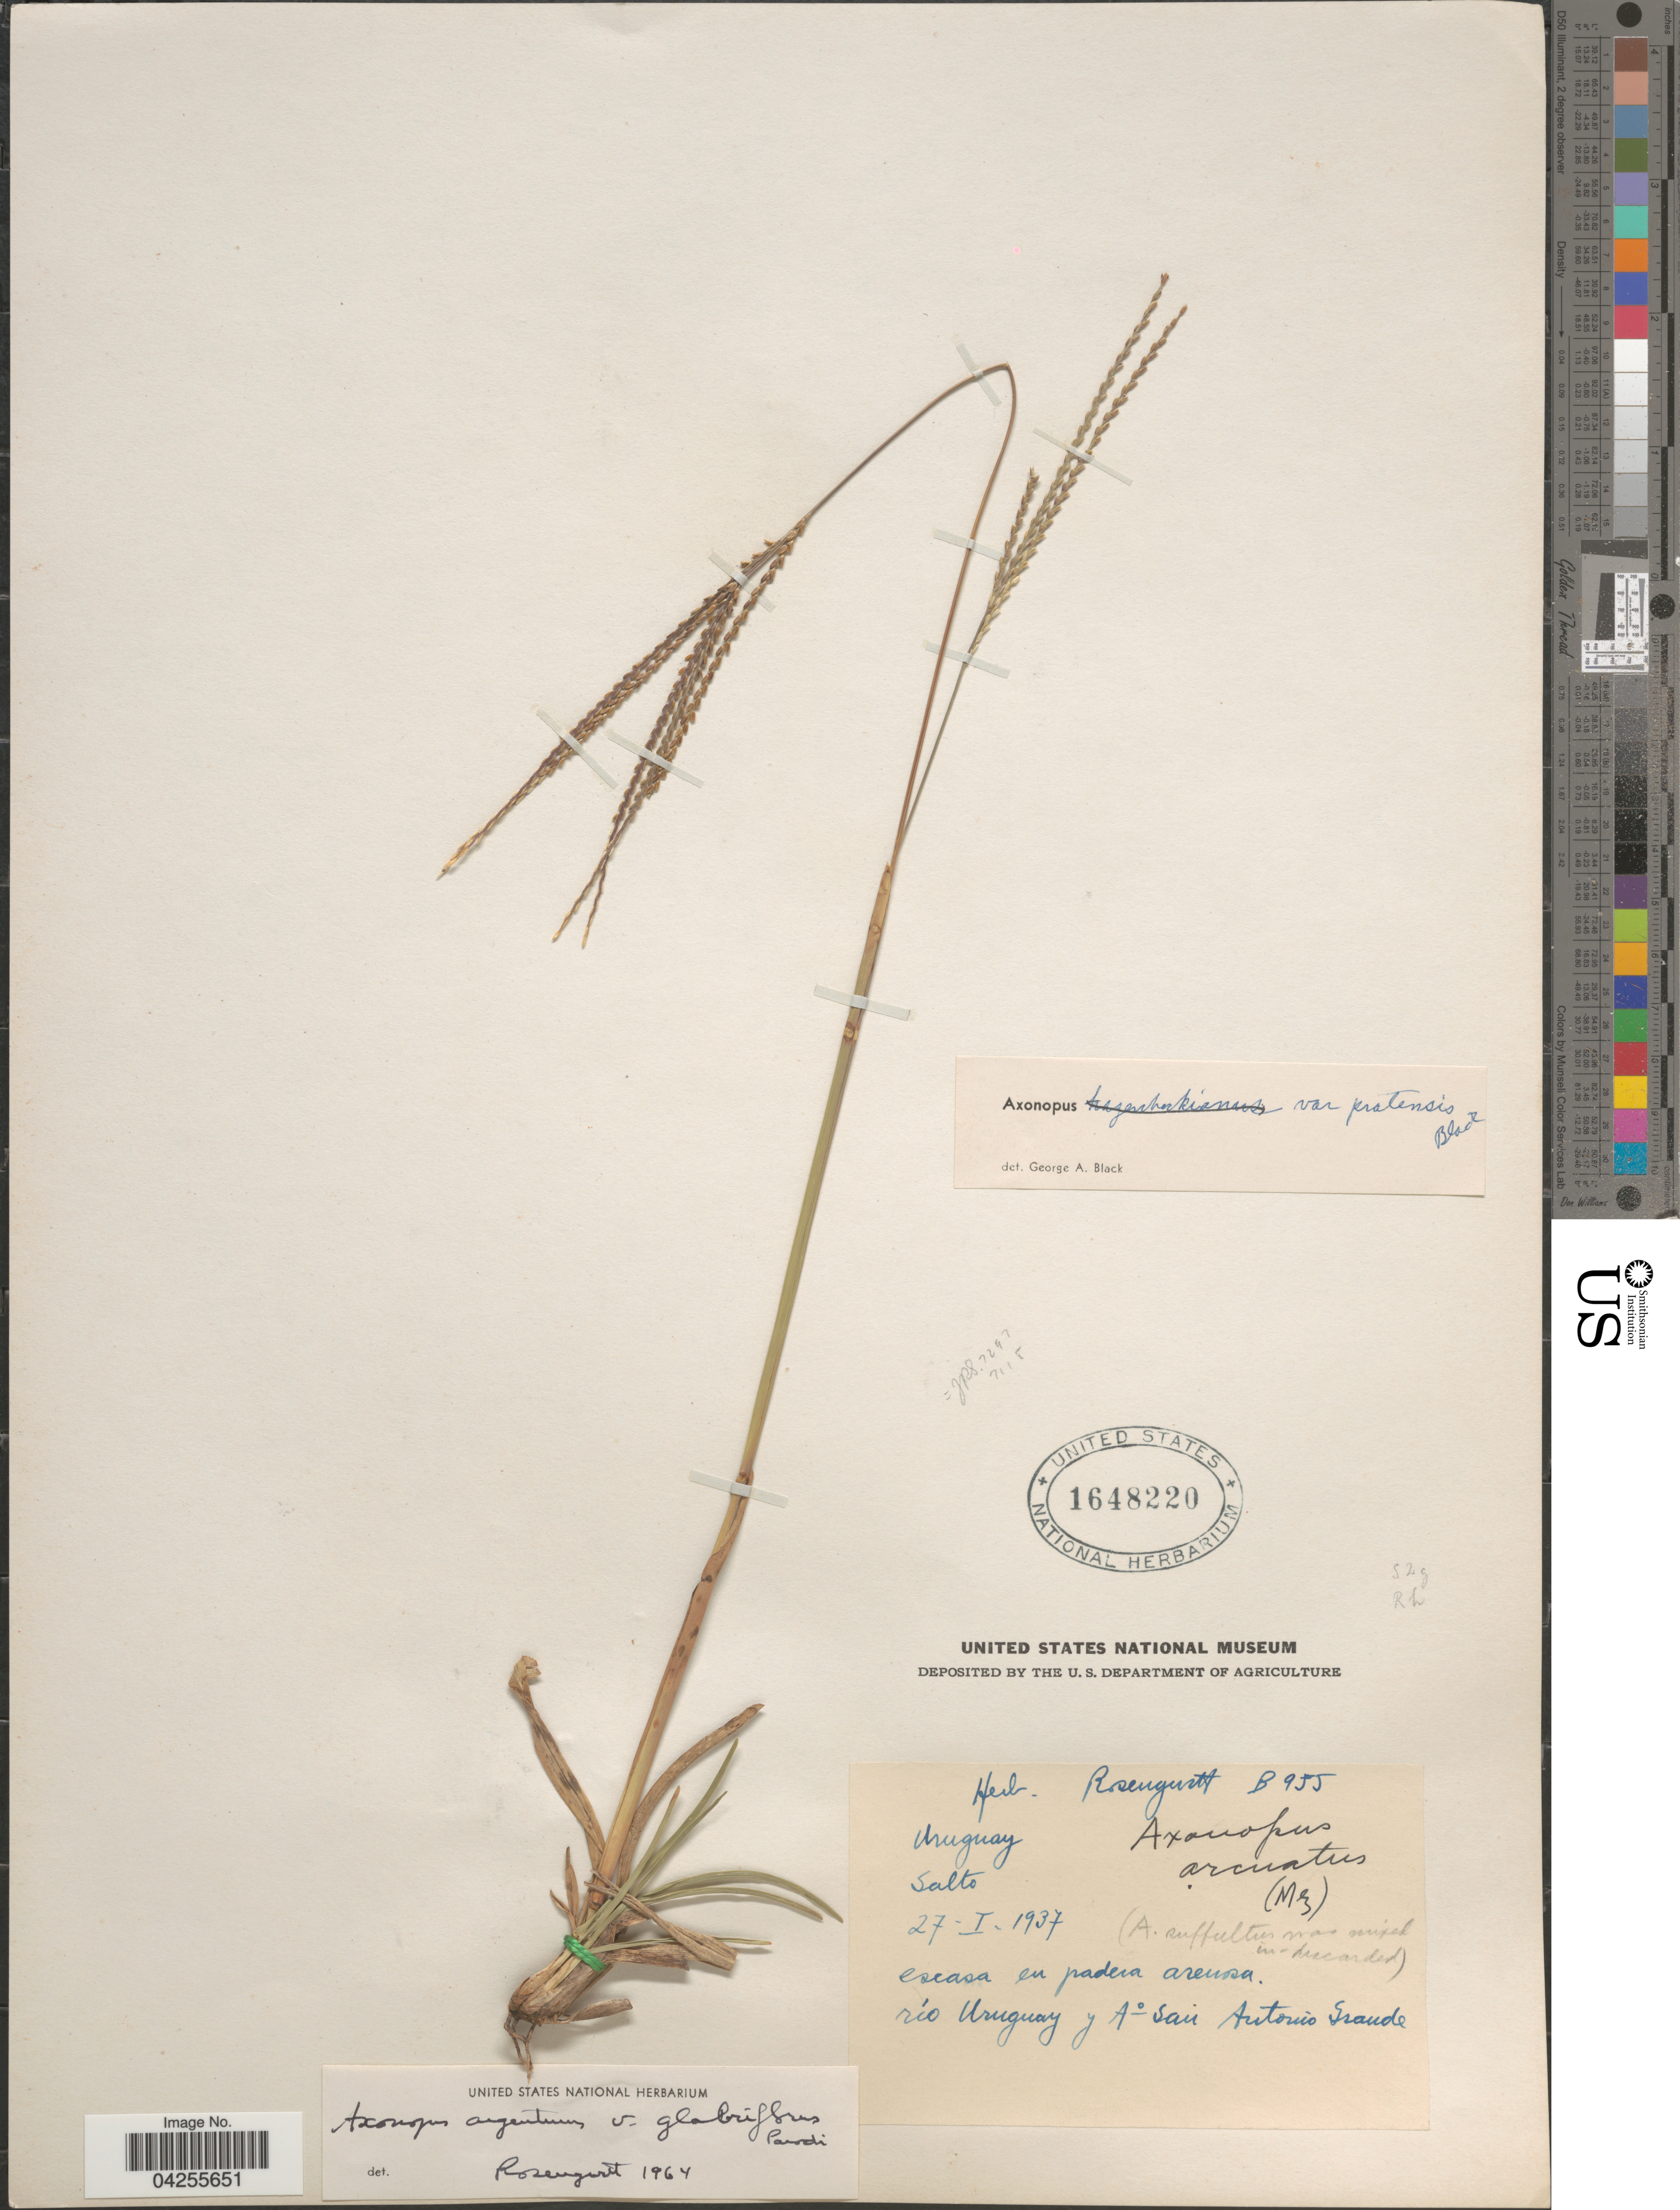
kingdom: Plantae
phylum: Tracheophyta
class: Liliopsida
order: Poales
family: Poaceae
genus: Axonopus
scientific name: Axonopus suffultus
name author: (Nees) Kuhlm.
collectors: ex herb. Rosengurtt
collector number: B955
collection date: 1937-01-27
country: Uruguay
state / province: Salto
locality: Río Uruguay y A° San Antonio Grande.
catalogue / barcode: US 1648220